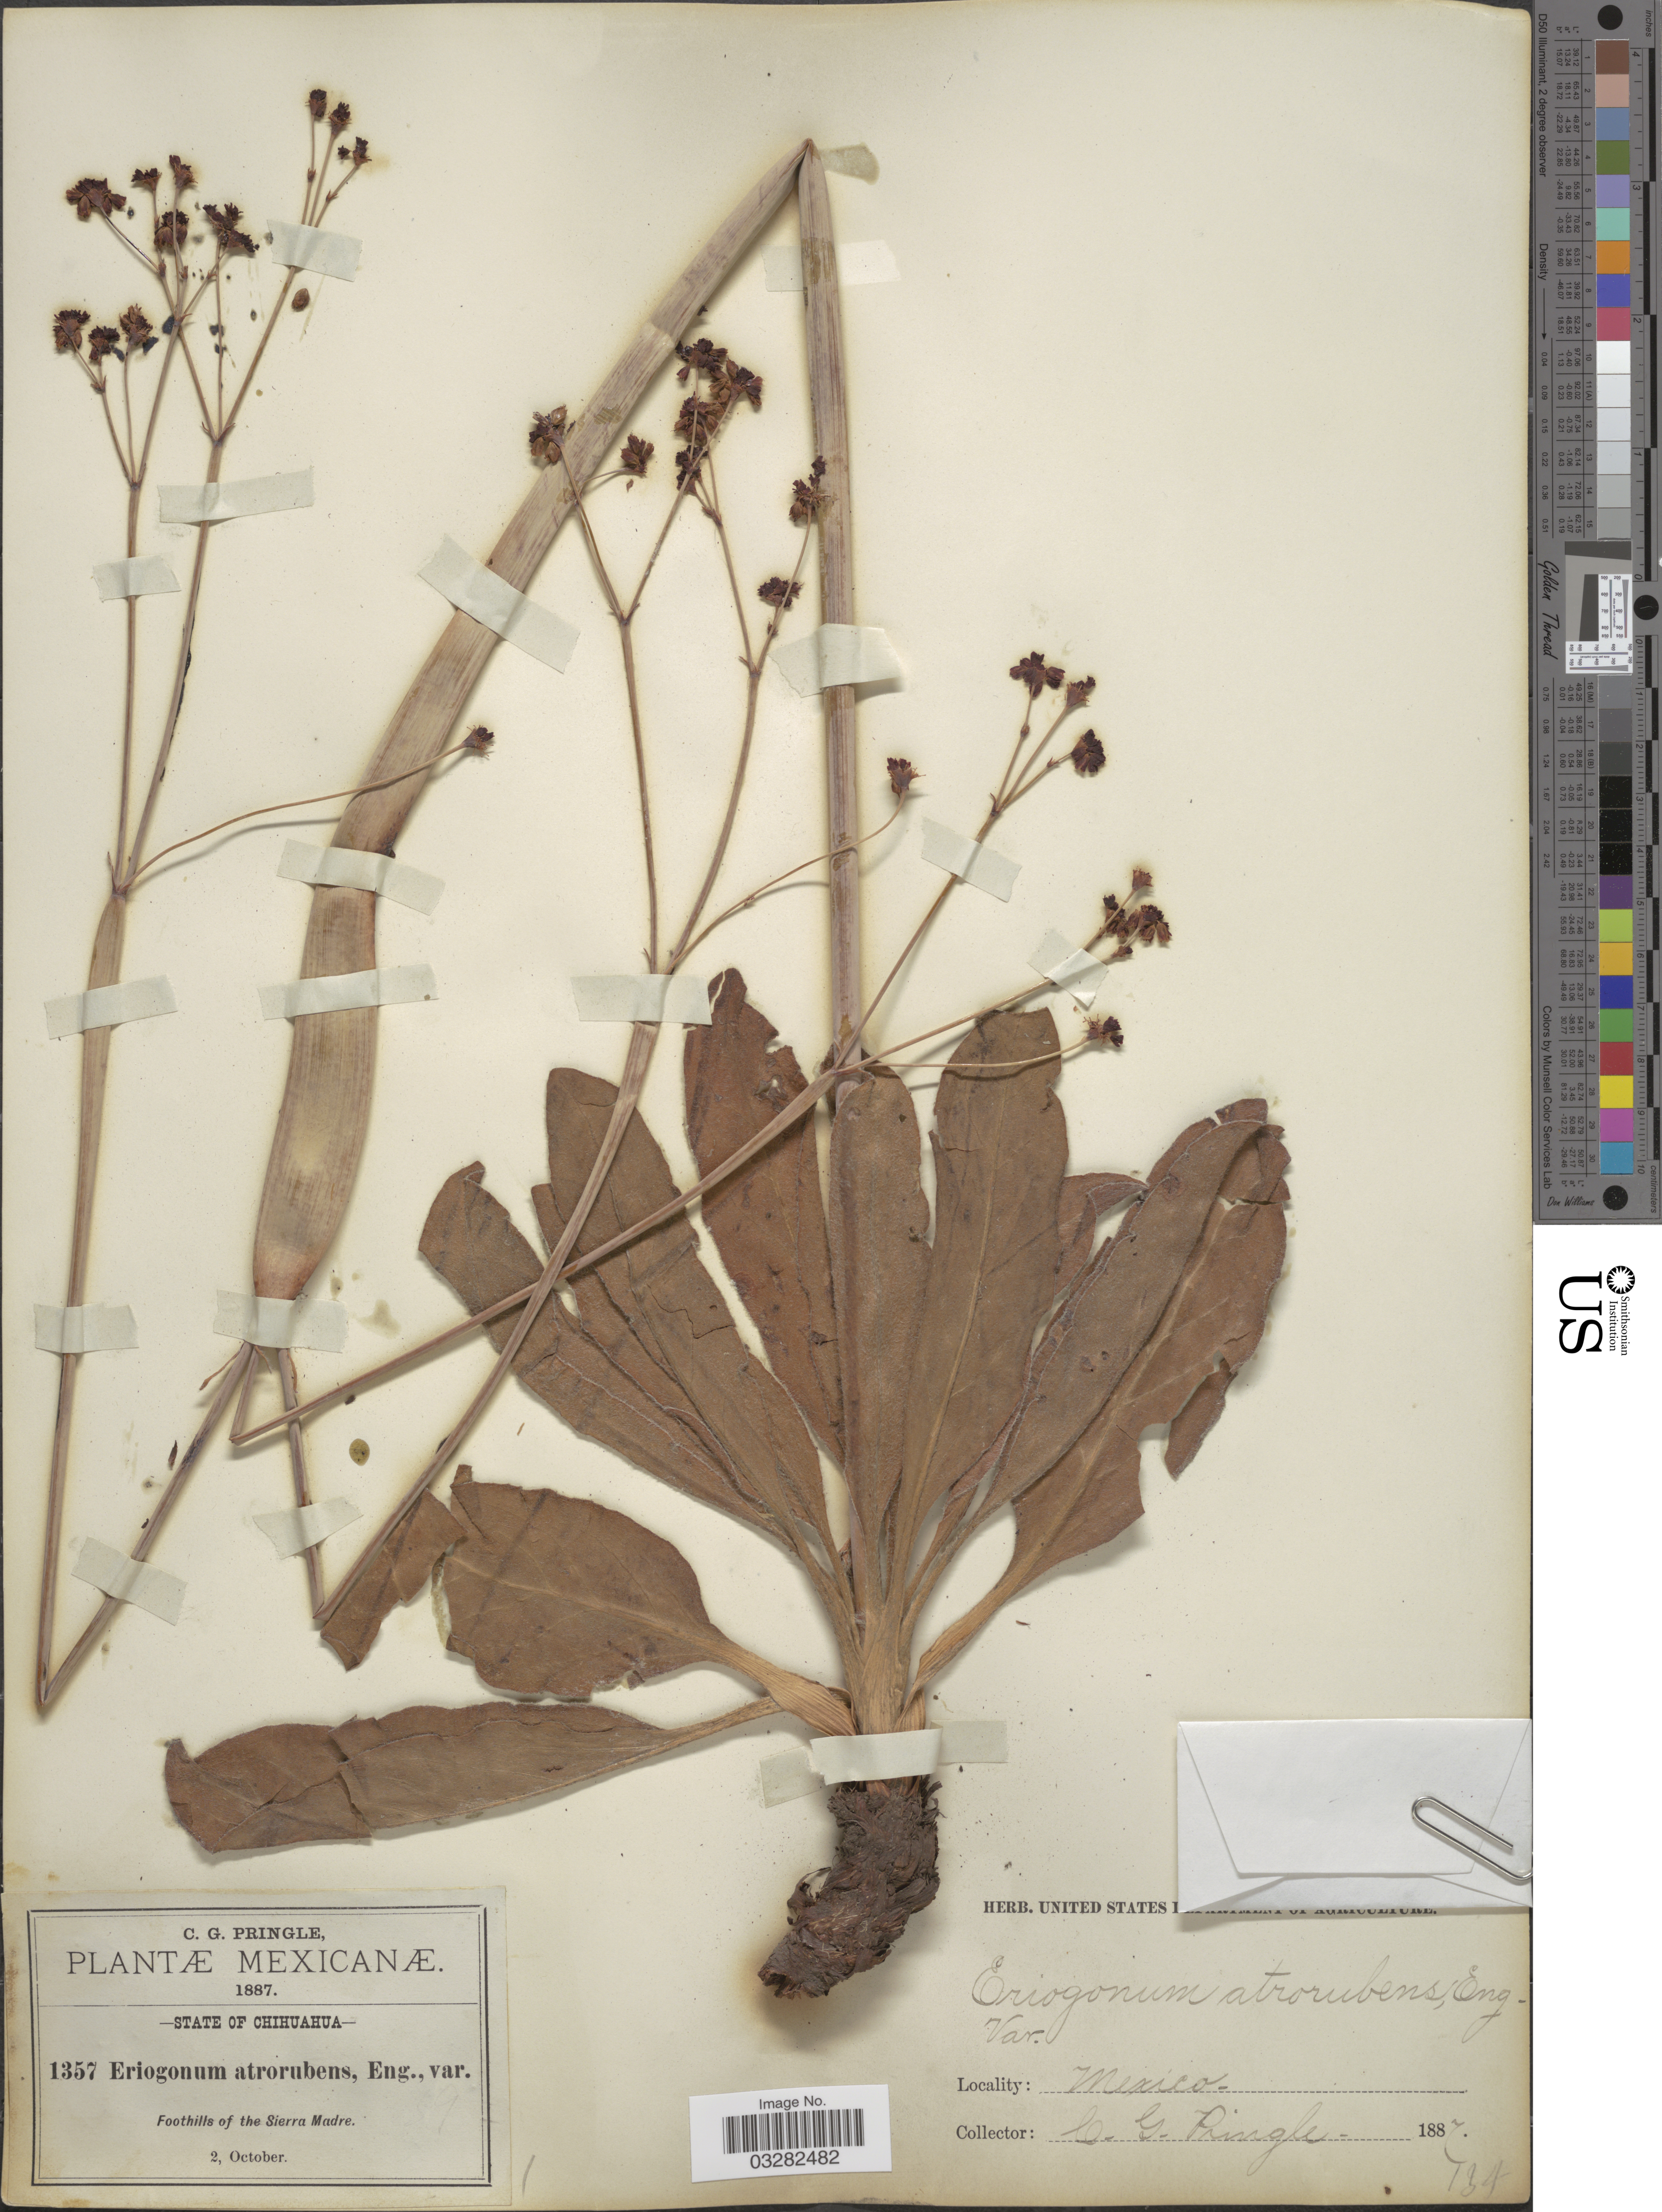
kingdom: Plantae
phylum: Tracheophyta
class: Magnoliopsida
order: Caryophyllales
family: Polygonaceae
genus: Eriogonum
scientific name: Eriogonum atrorubens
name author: Engelm.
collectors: C. G. Pringle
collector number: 1357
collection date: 1887-10-02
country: Mexico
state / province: Chihuahua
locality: Foothills of the Sierra Madre.